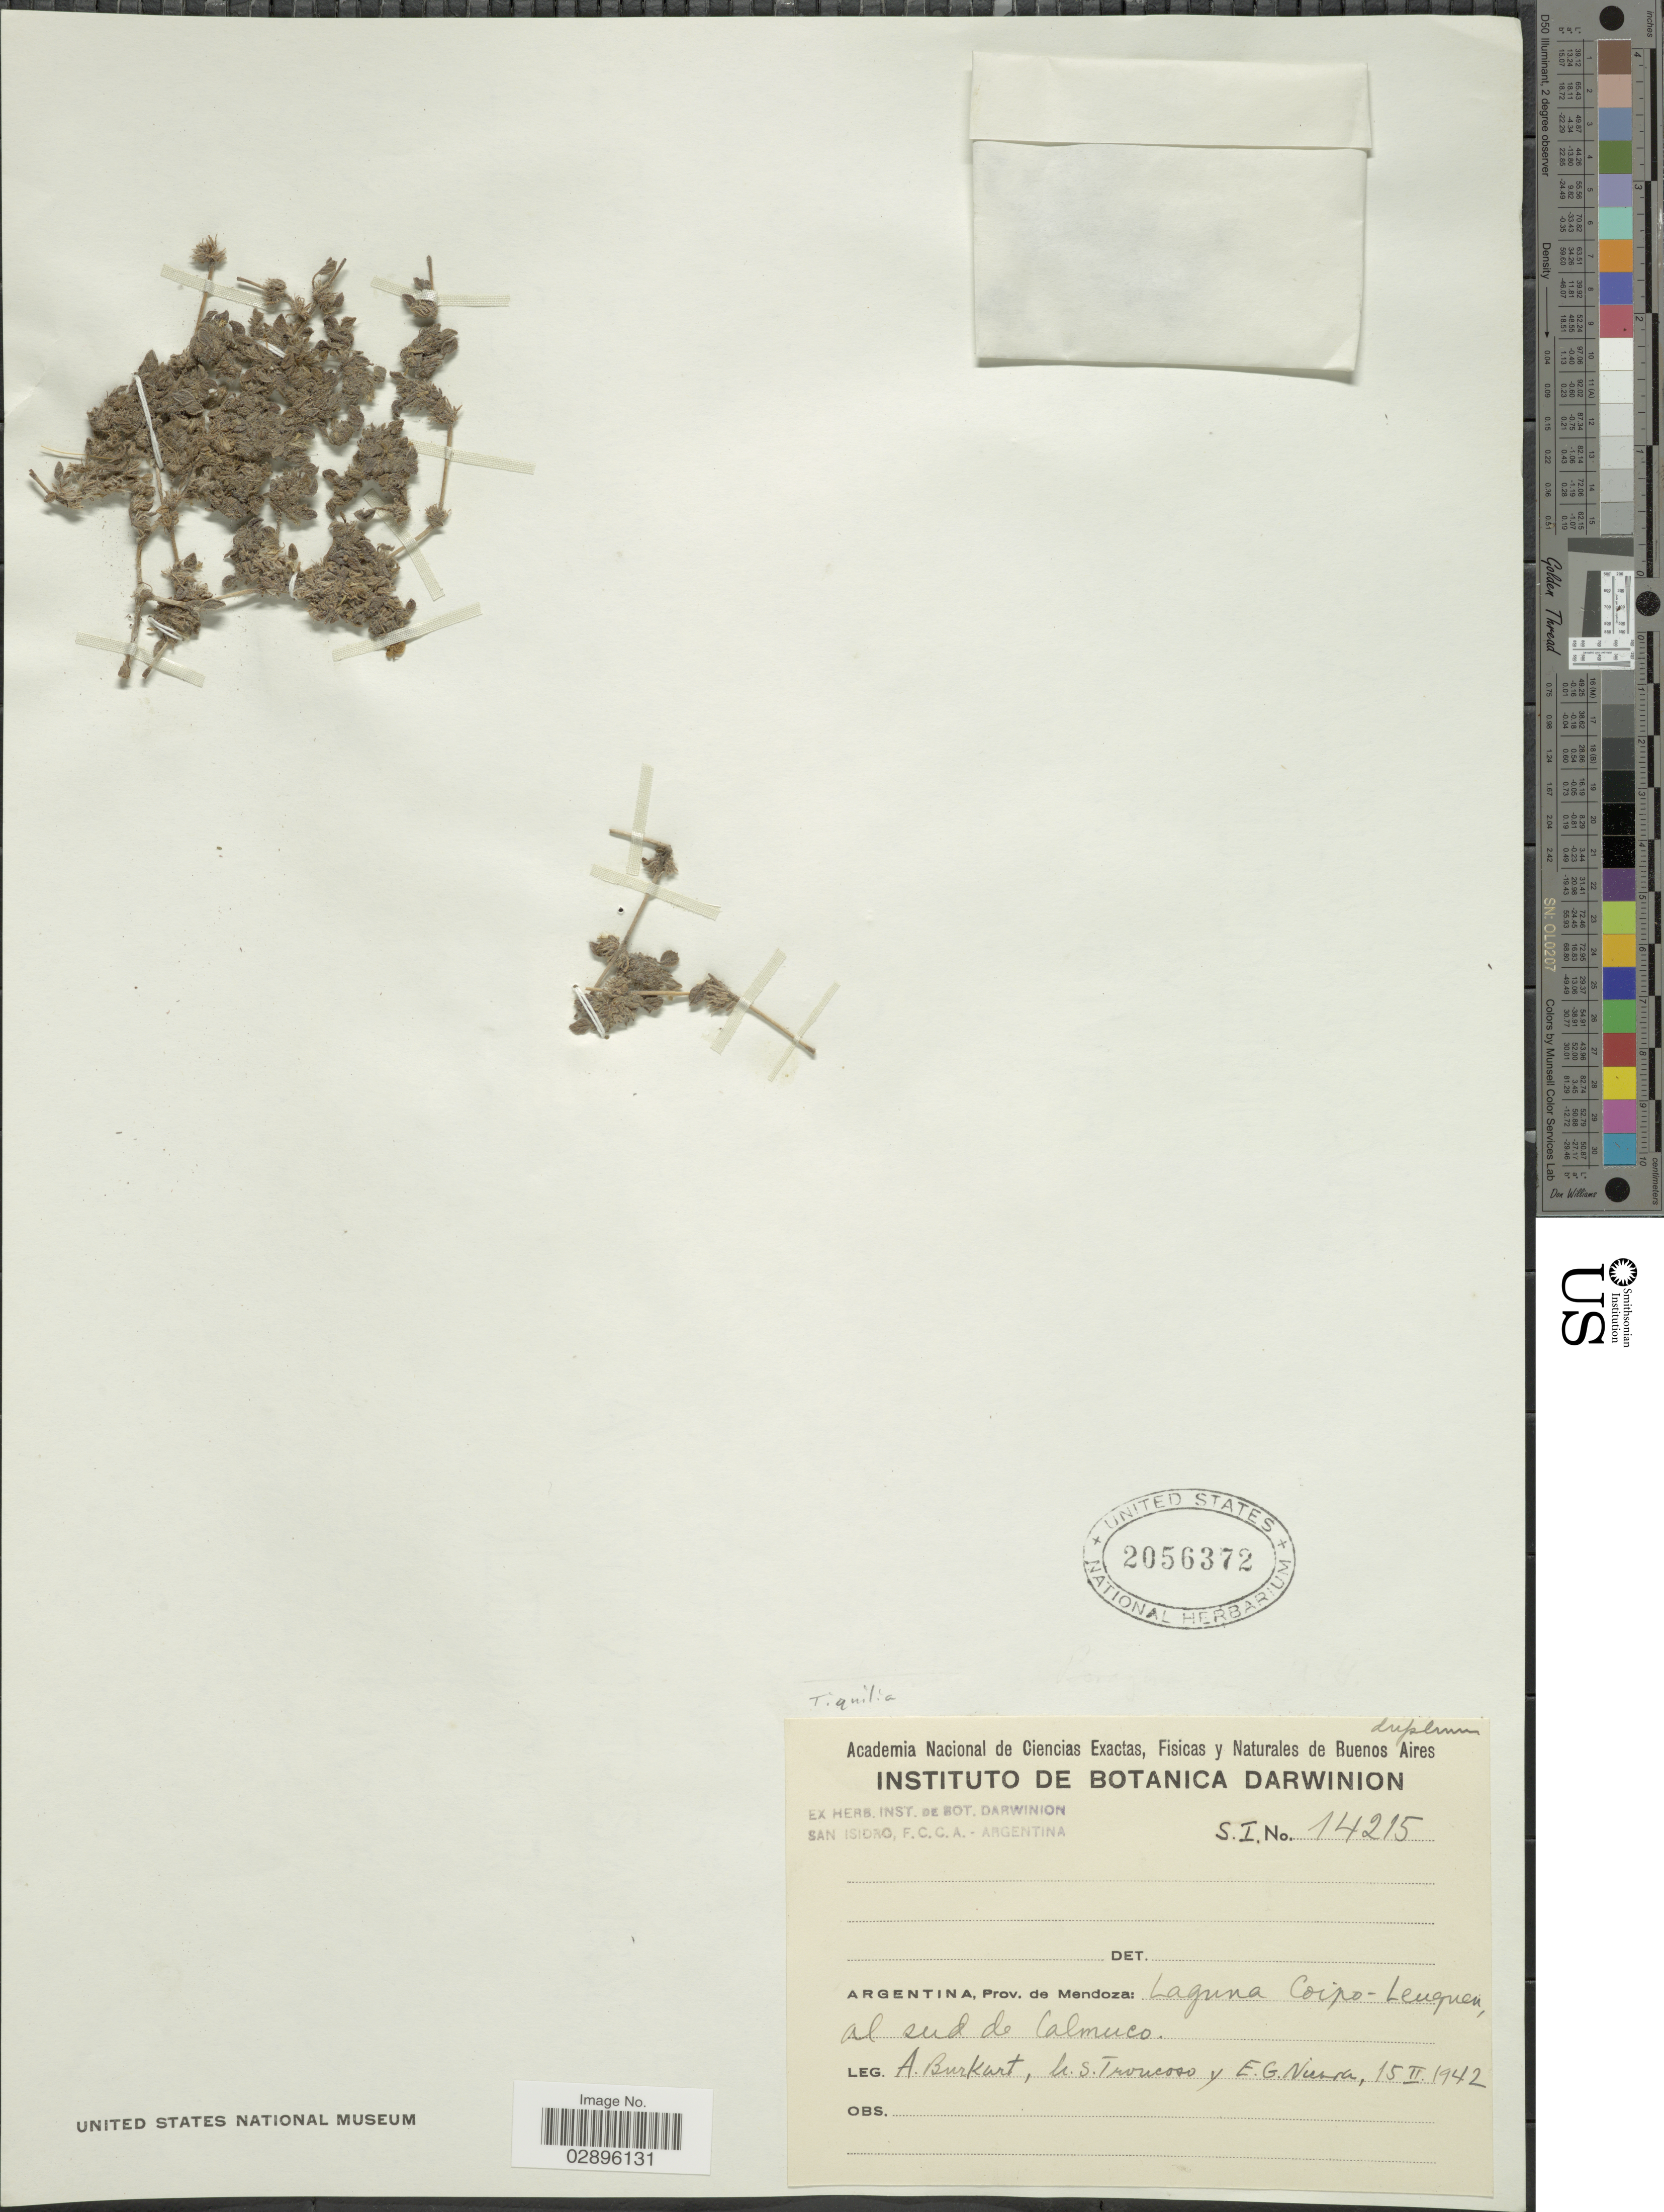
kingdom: Plantae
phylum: Tracheophyta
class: Magnoliopsida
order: Boraginales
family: Ehretiaceae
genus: Tiquilia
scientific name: Tiquilia sp.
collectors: A. E. Burkart, N. Troncoso & E. G. Nicora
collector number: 14215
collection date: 1942-02-15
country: Argentina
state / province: Mendoza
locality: Laguna Coipo-Leugucu, al sud de Calmuco.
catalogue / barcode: US 2056372